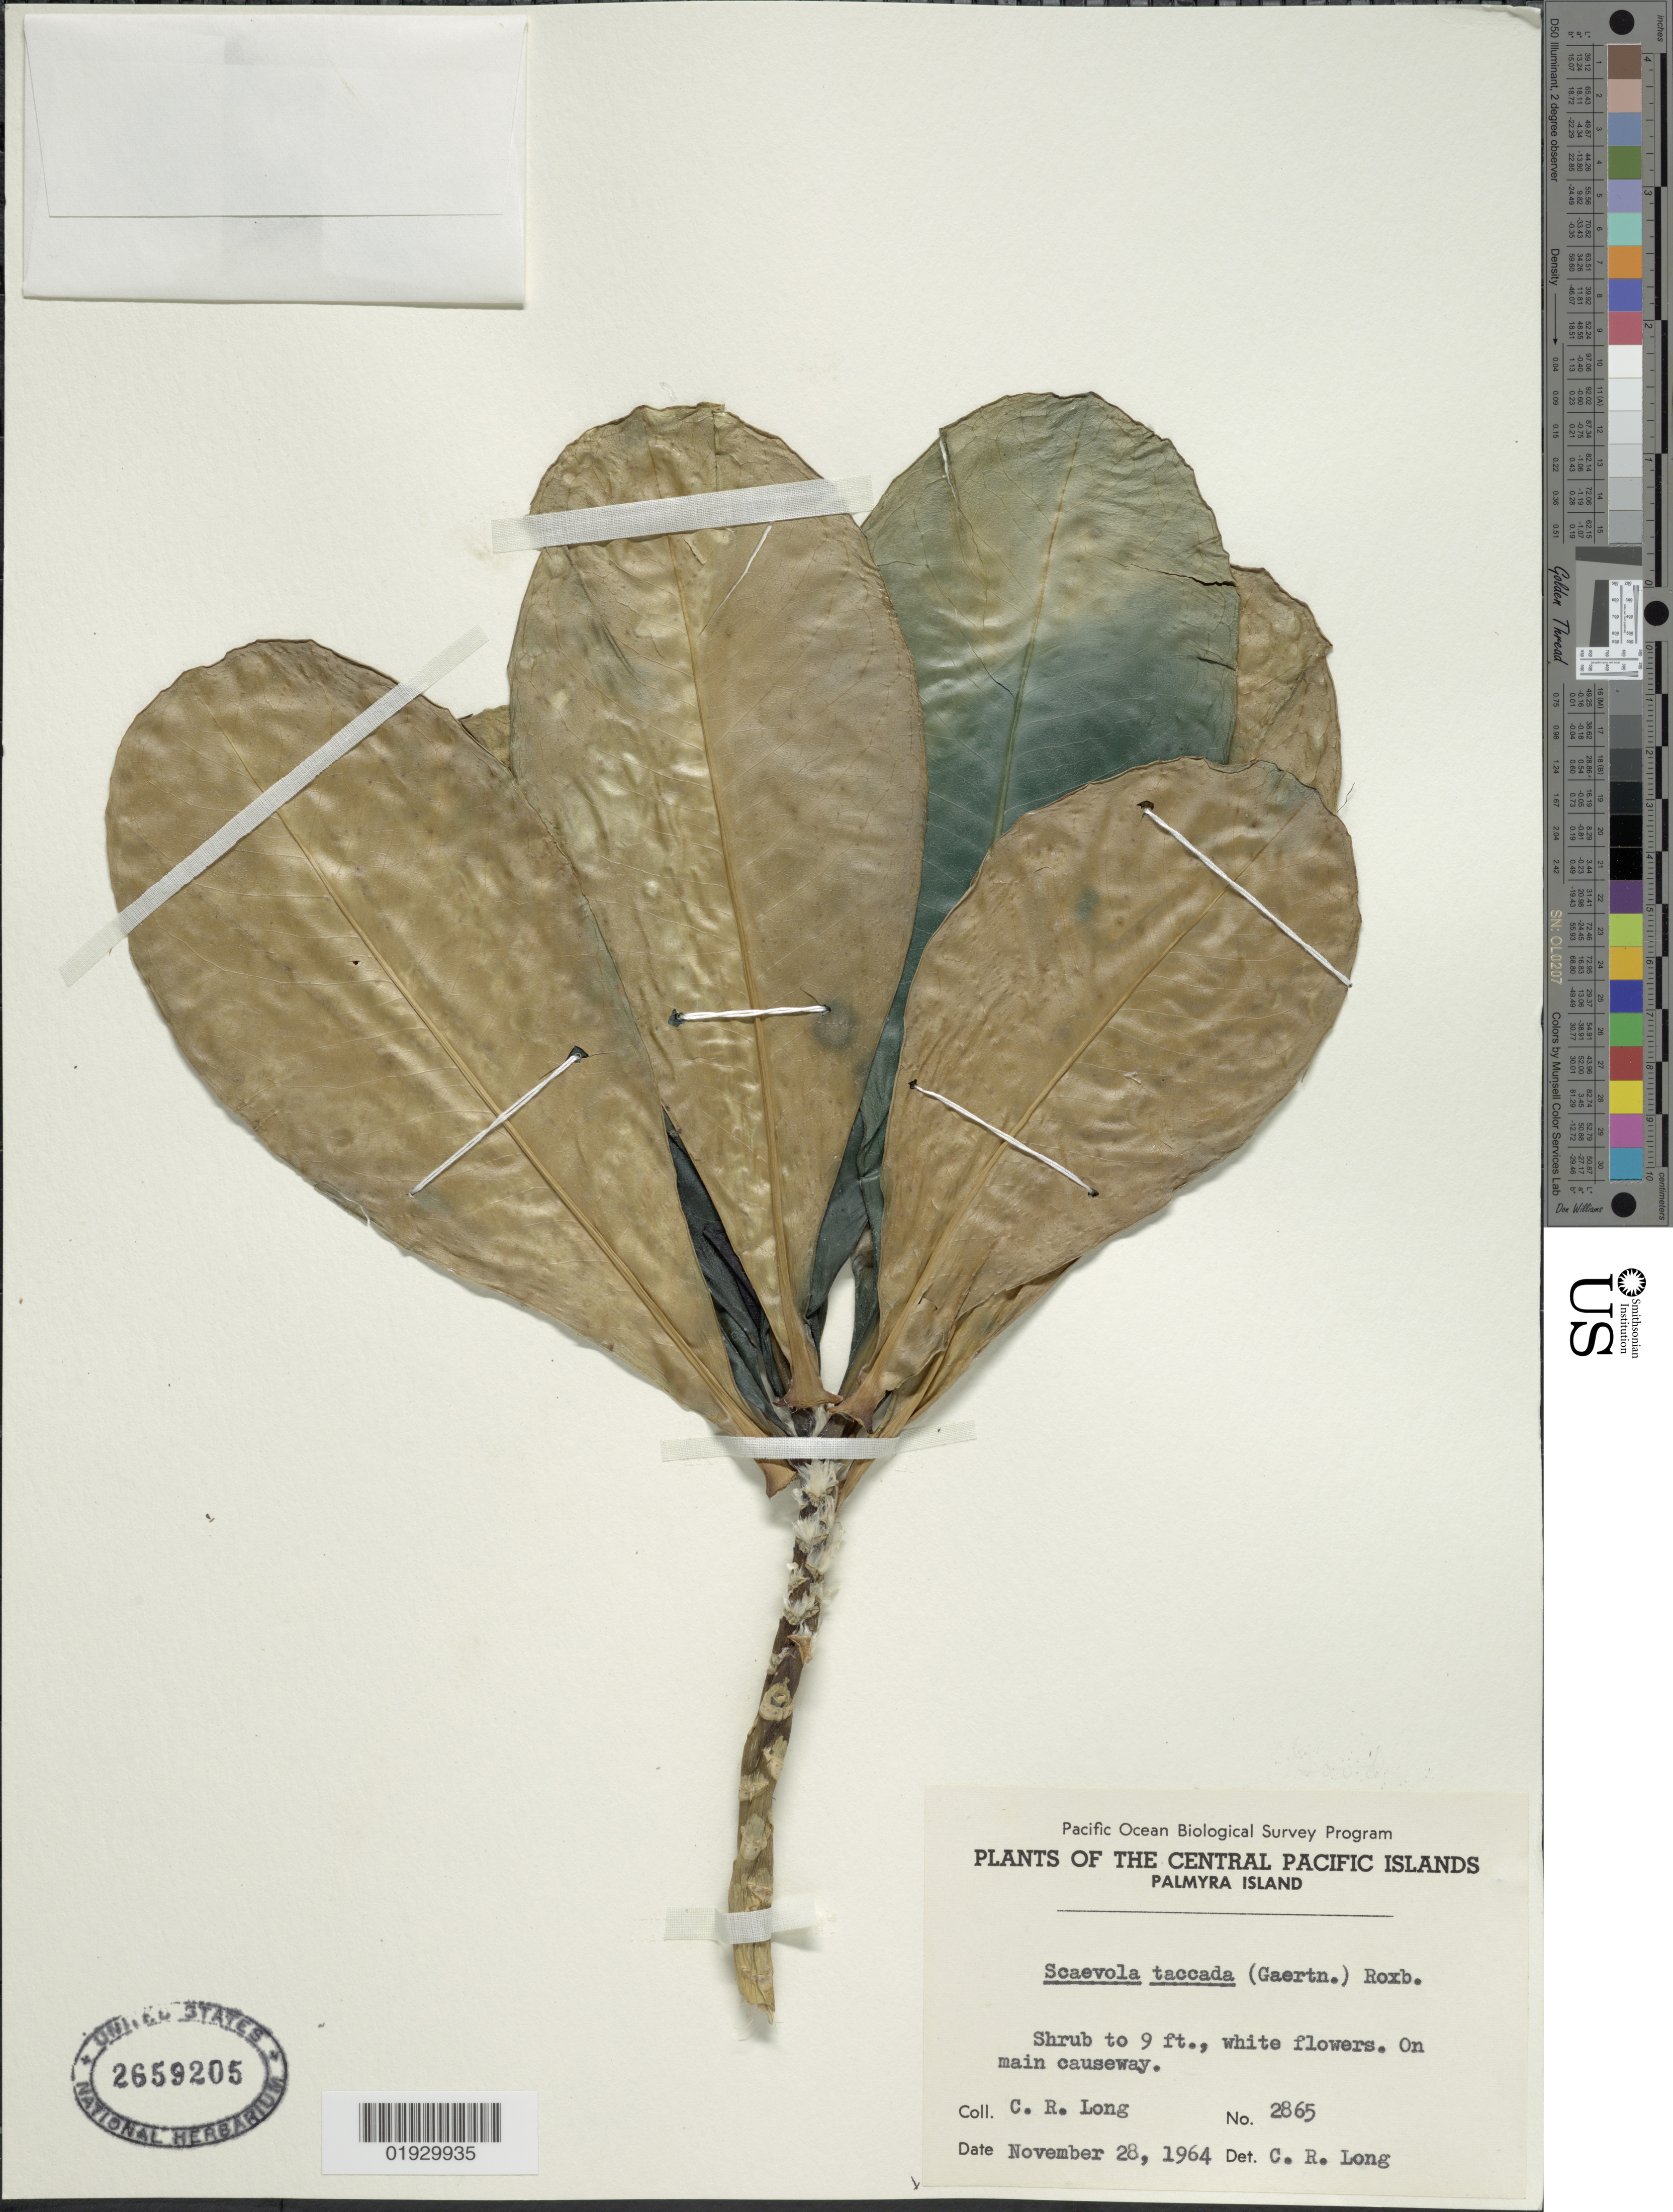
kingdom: Plantae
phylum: Tracheophyta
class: Magnoliopsida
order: Asterales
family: Goodeniaceae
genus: Scaevola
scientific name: Scaevola taccada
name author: (Gaertn.) Roxb.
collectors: C. R. Long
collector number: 2865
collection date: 1964-11-28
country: U.S. Administered Pacific Islands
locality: Palmyra Island. Central Pacific Islands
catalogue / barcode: US 2659205